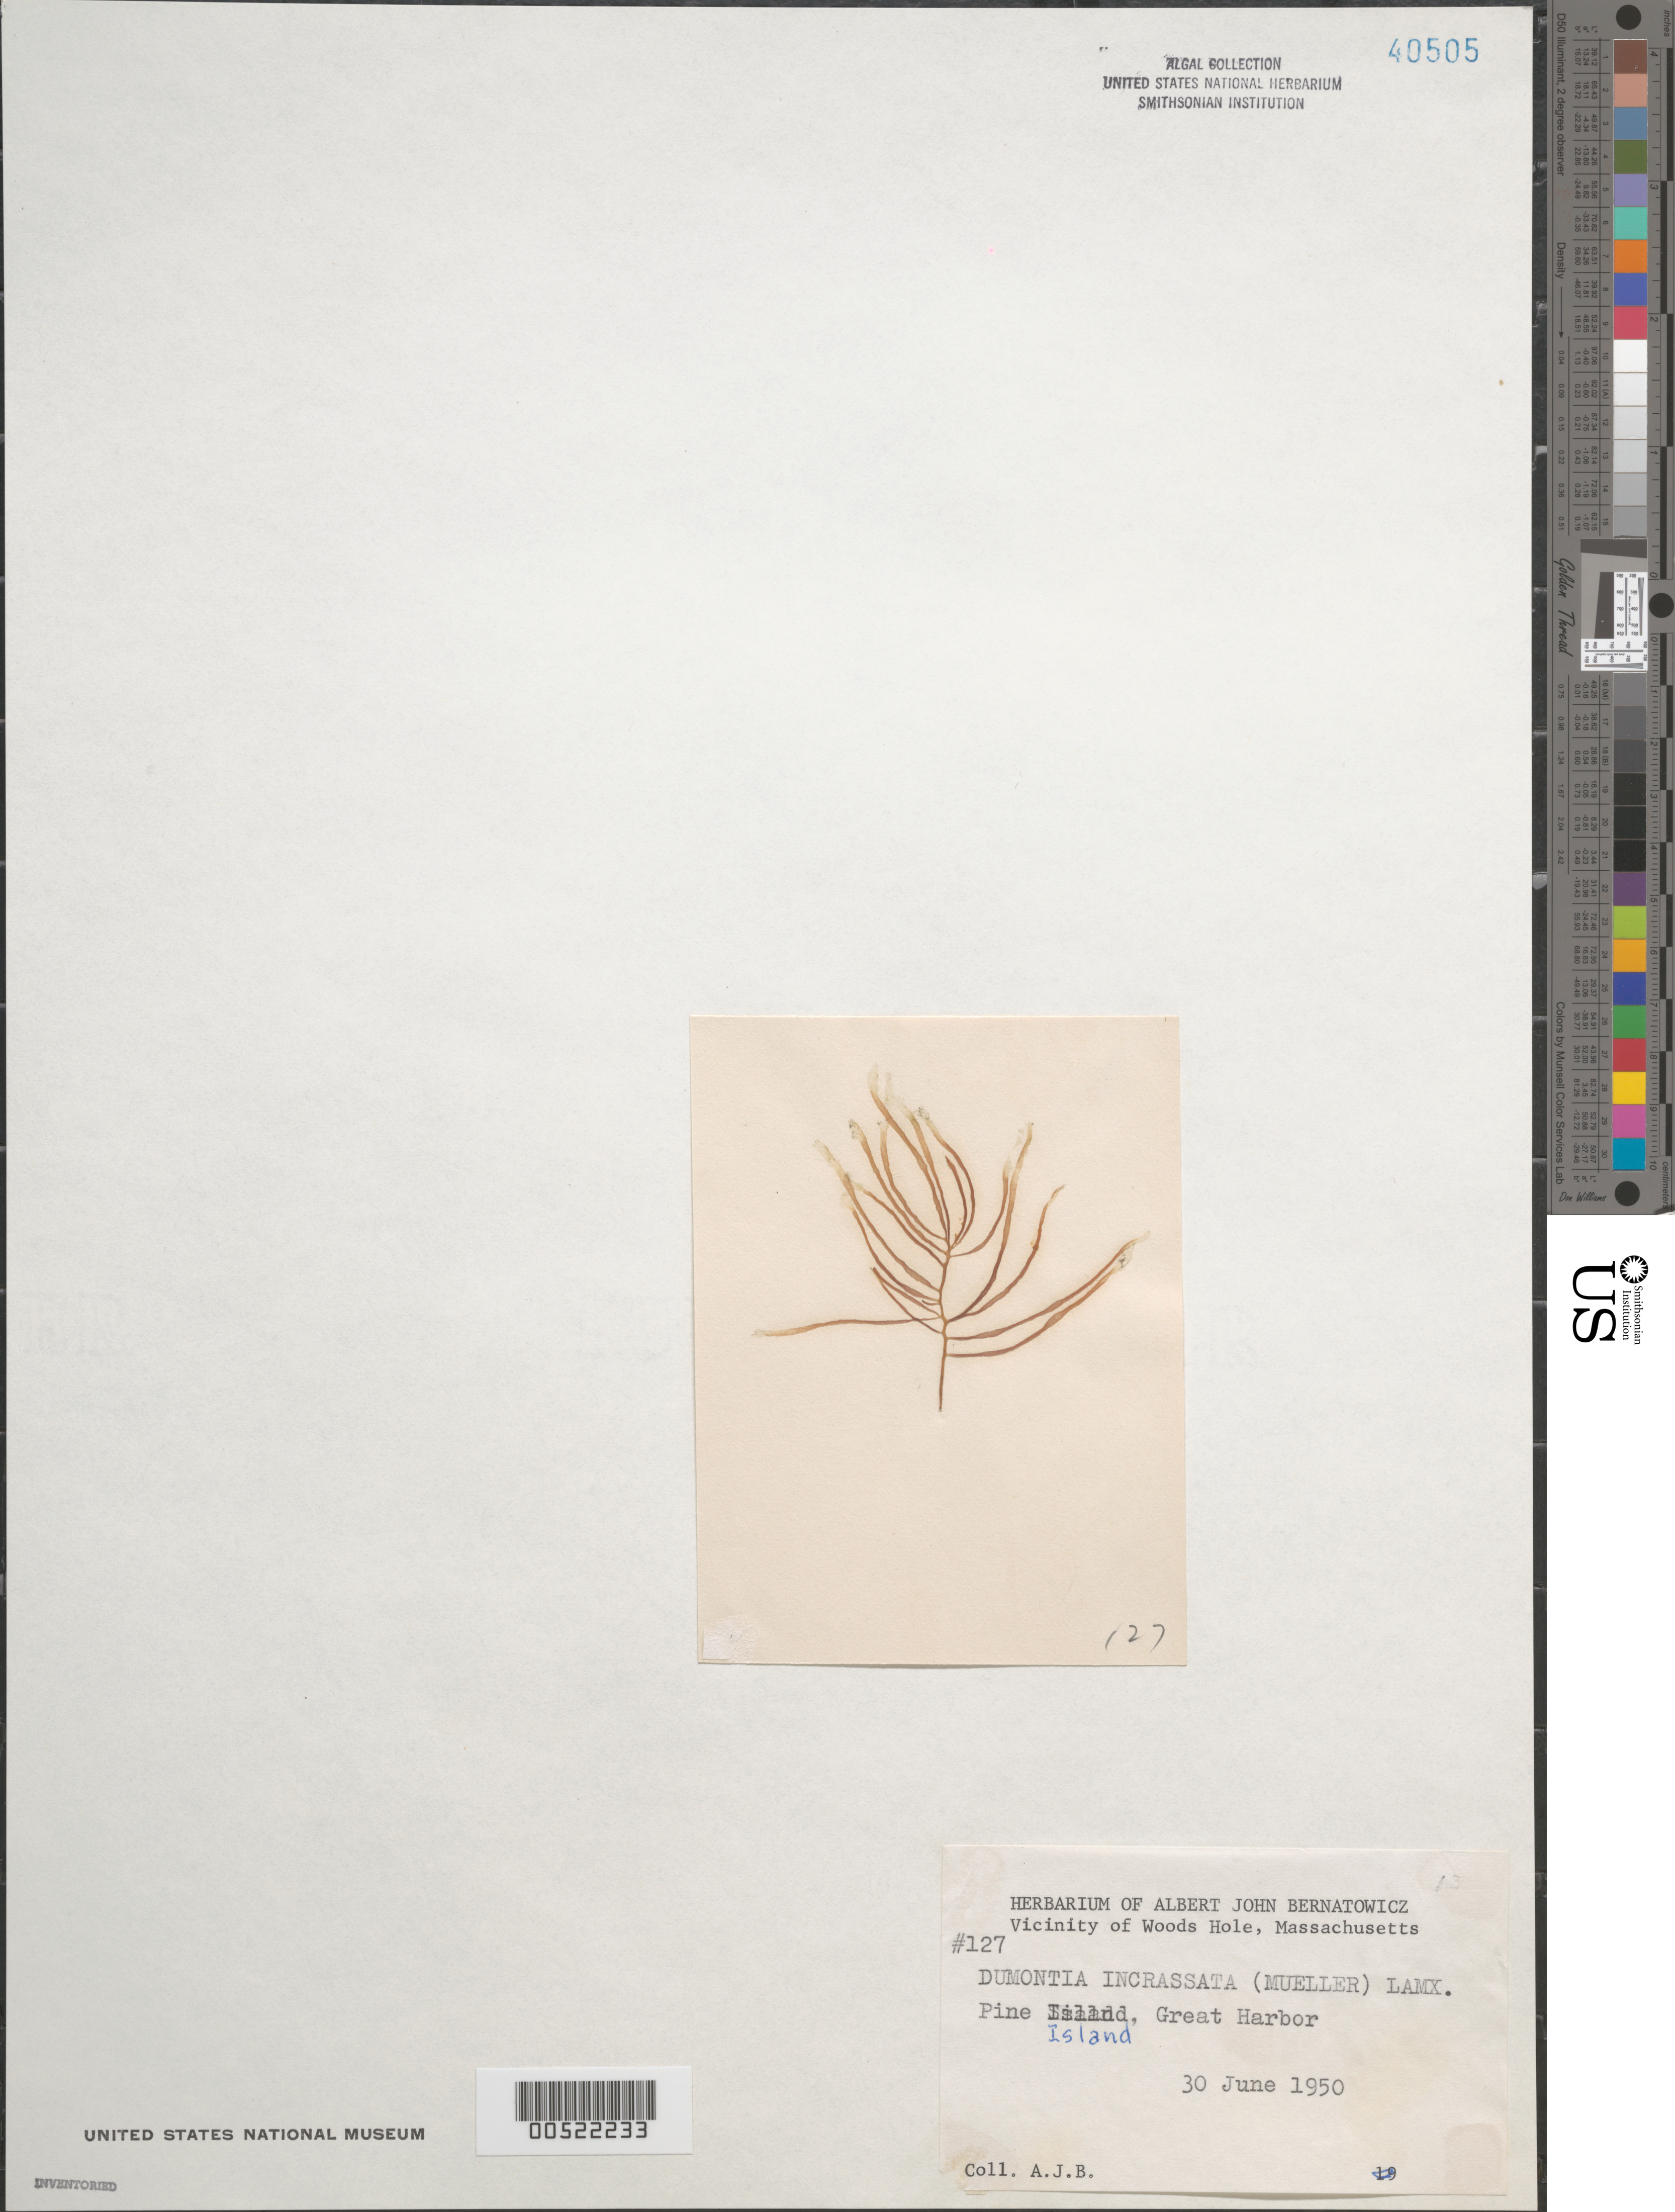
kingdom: Plantae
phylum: Rhodophyta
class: Florideophyceae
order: Gigartinales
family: Dumontiaceae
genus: Dumontia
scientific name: Dumontia contorta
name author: (S.G. Gmel.) Rupr.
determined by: Algae name updating Project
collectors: A. Bernatowicz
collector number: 127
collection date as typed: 30 Jun 1950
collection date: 1950-06-30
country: United States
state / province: Massachusetts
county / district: Dukes County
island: Pine Island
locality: Great Harbor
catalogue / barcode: US 40505